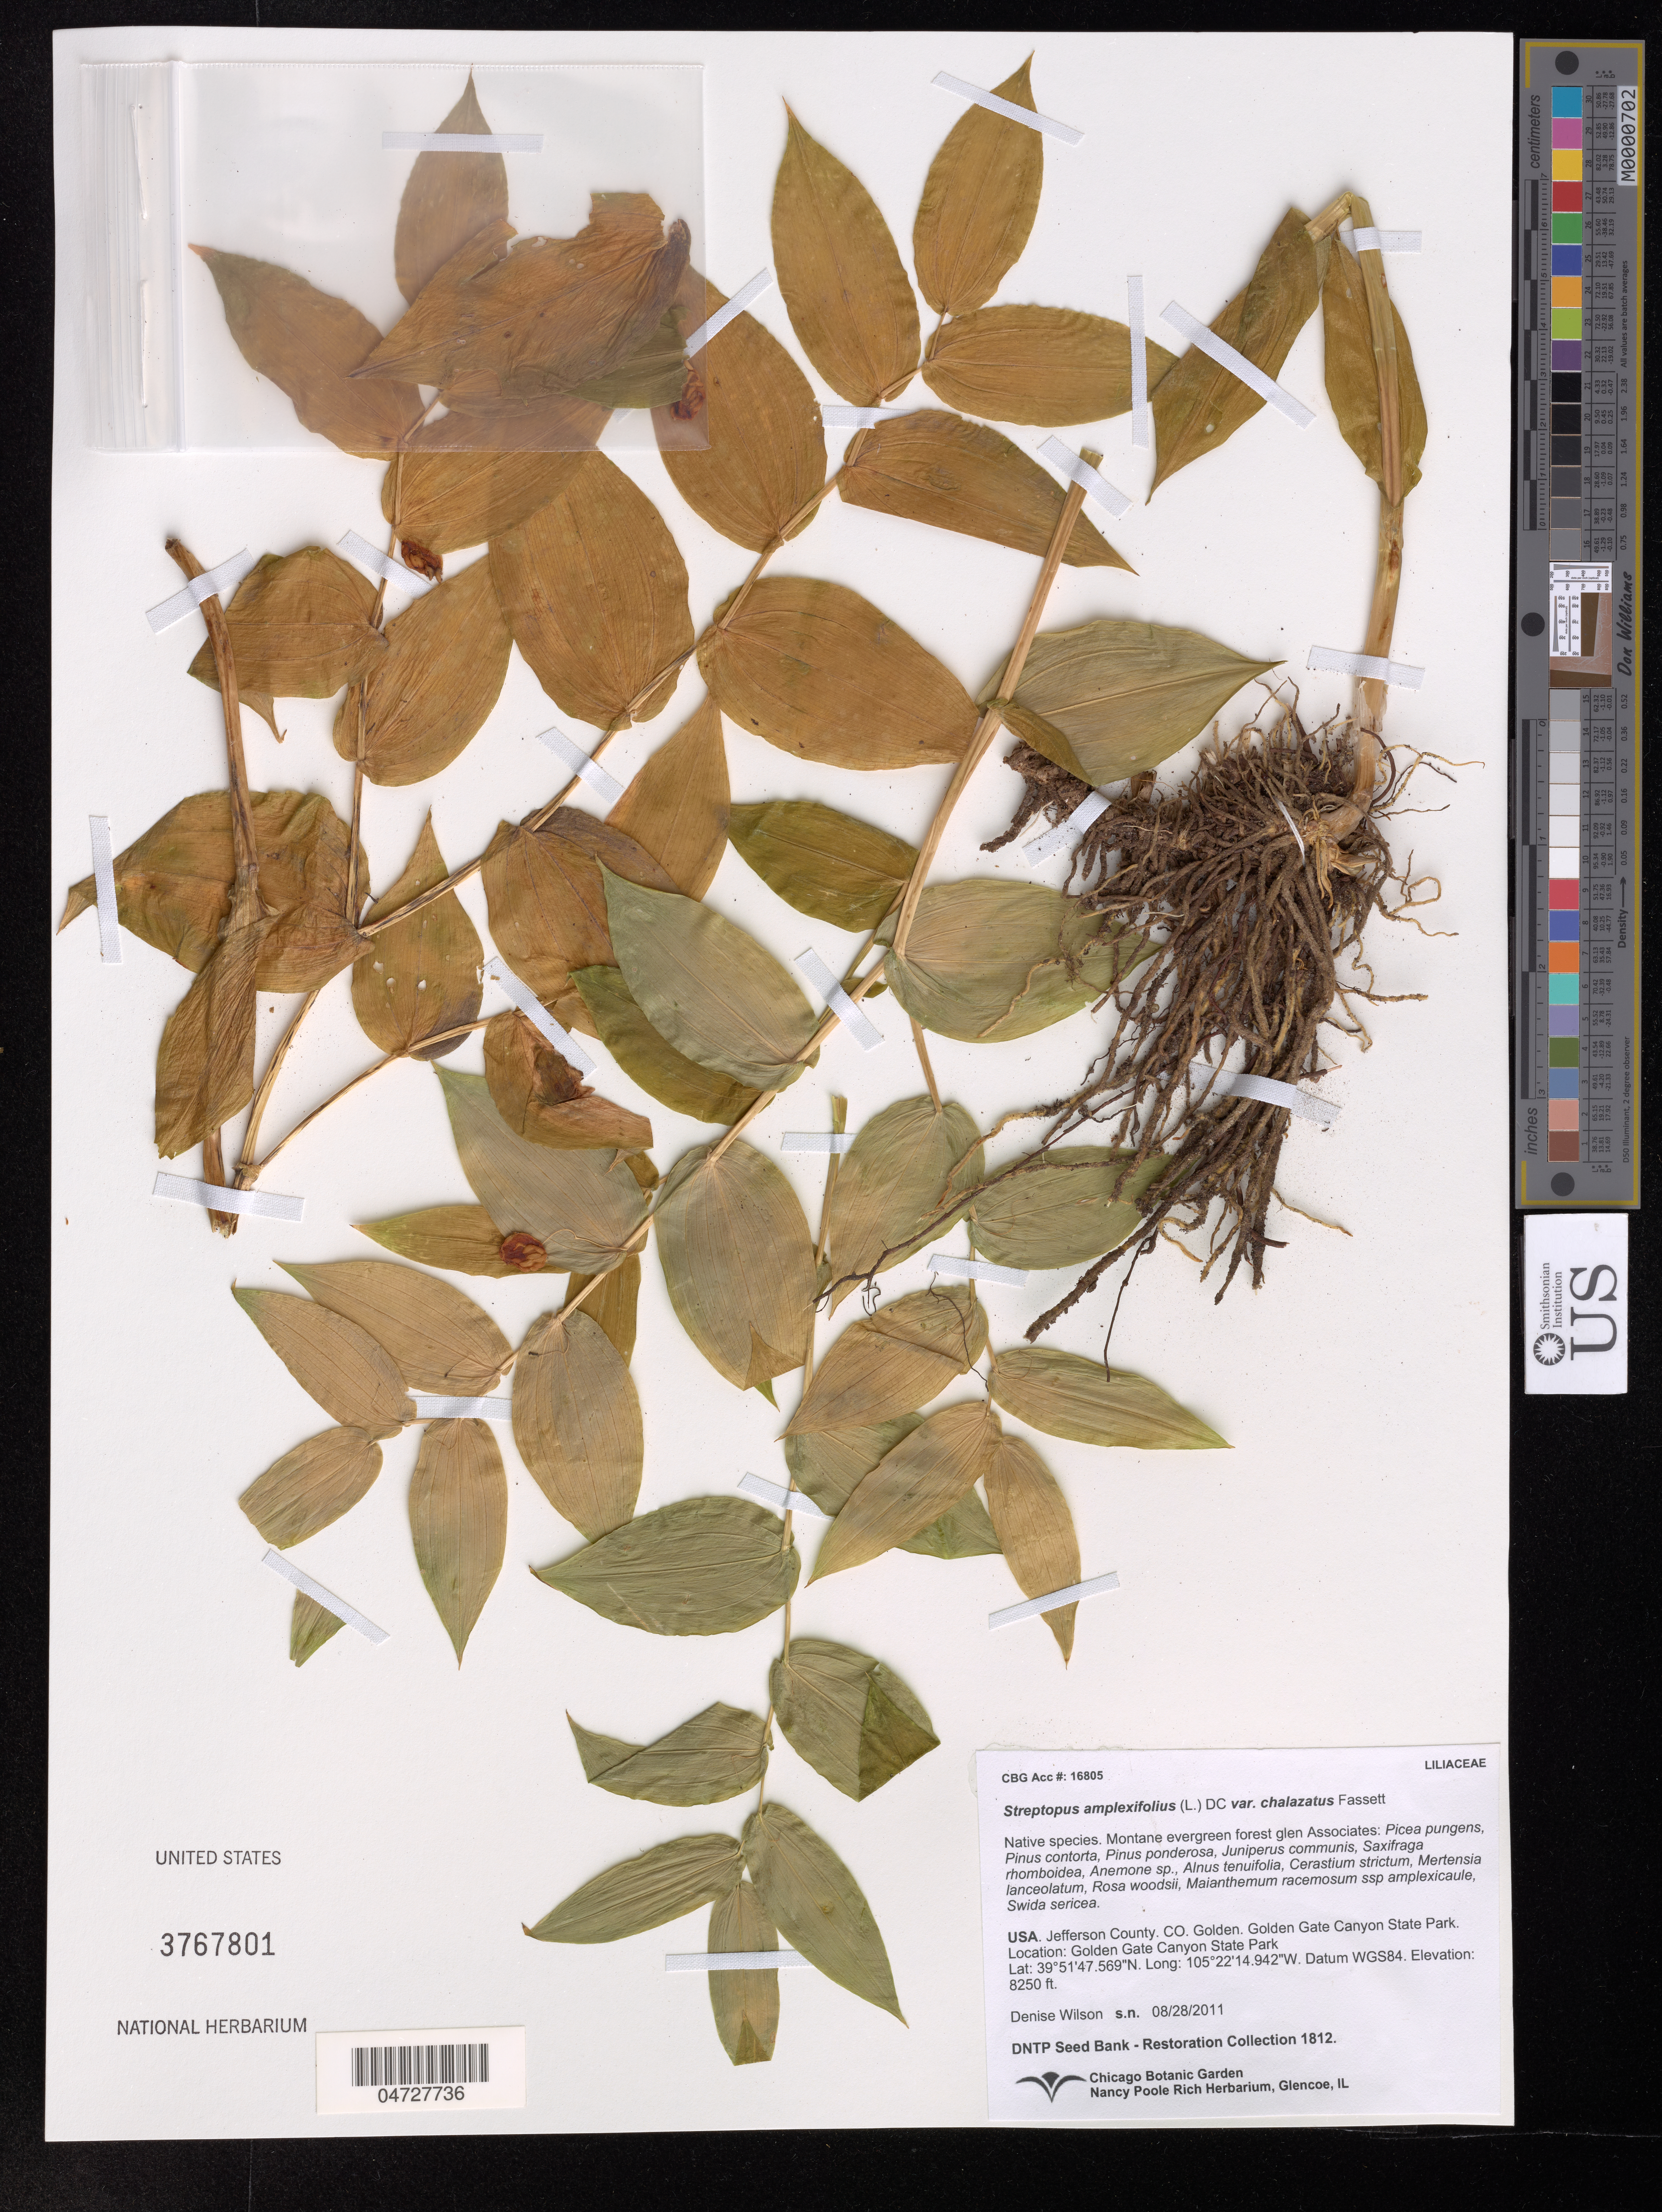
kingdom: Plantae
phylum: Tracheophyta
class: Liliopsida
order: Liliales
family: Liliaceae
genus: Streptopus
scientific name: Streptopus amplexifolius var. chalazatus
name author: Fassett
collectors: D. Wilson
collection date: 2011-08-28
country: United States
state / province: Colorado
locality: Jefferson County. Golden Gate Canyon State Park.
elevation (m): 2515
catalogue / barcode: US 3767801